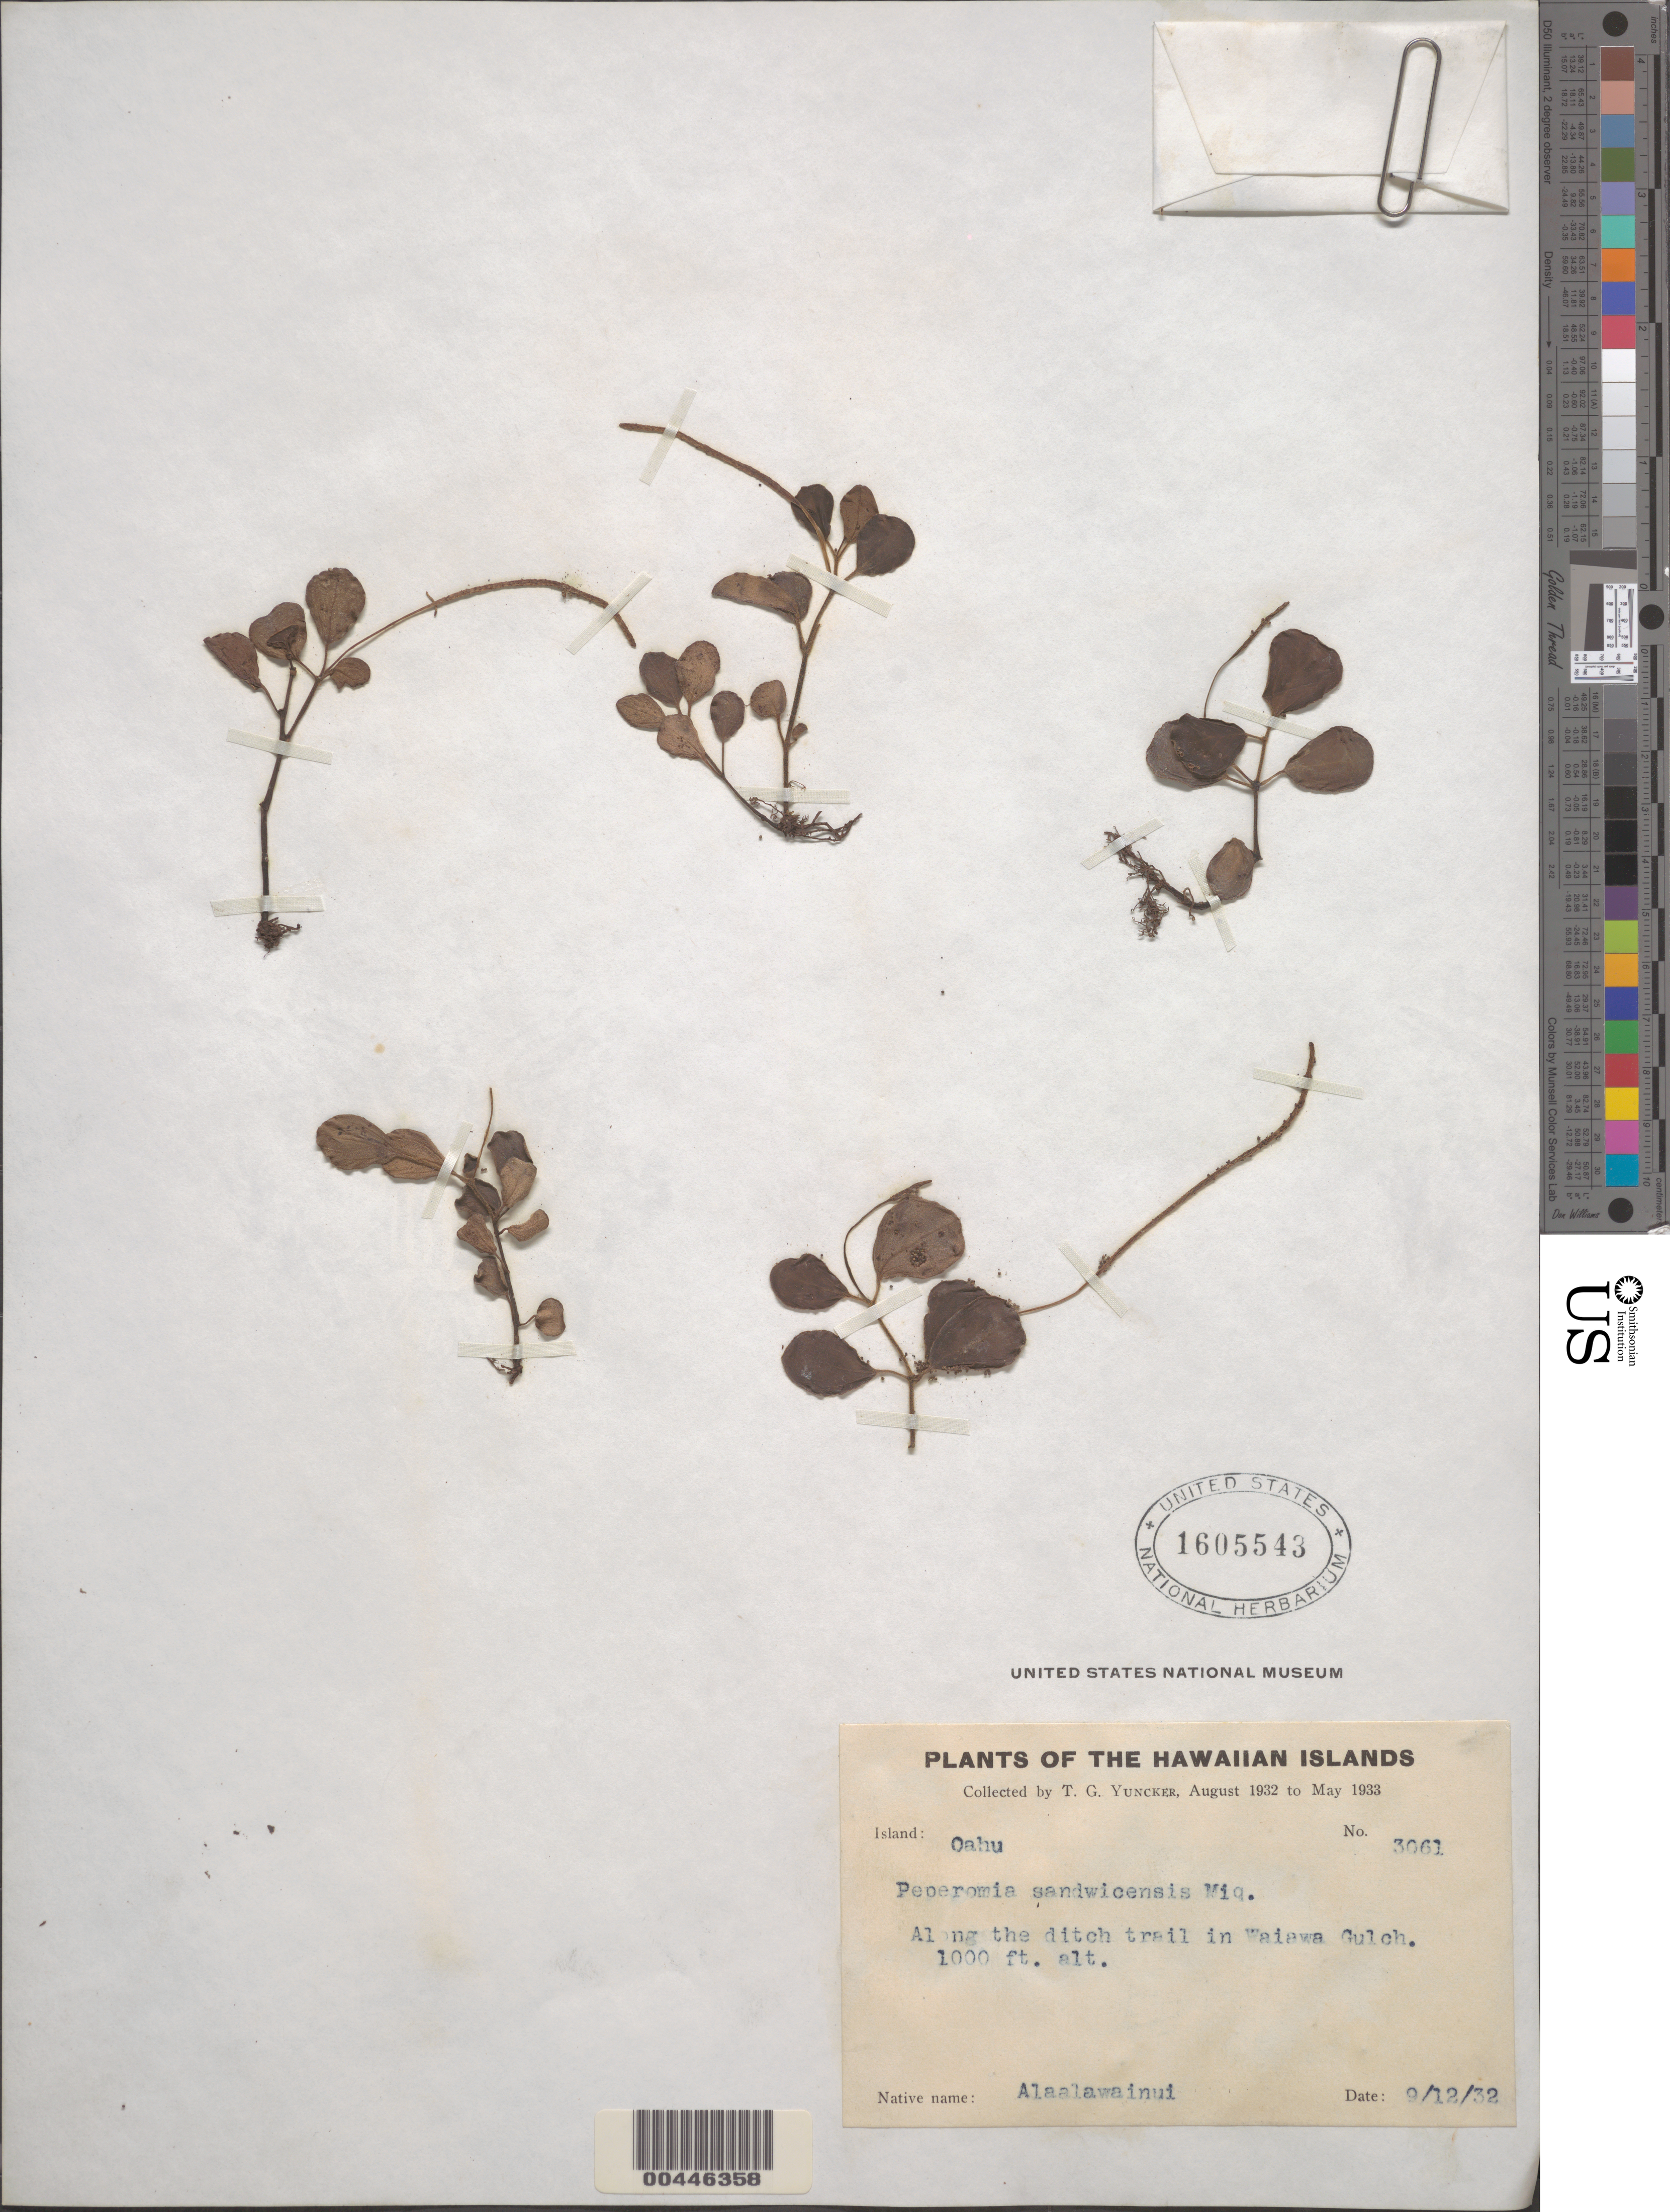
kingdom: Plantae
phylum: Tracheophyta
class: Magnoliopsida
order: Piperales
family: Piperaceae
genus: Peperomia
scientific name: Peperomia sandwicensis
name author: Miq.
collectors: T. G. Yuncker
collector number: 3061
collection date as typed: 12 Sep 1932 or 9 Dec 1932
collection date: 1932-09-12 or 1932-12-09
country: United States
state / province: Hawaii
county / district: Honolulu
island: Oahu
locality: Along the ditch trail in Waiawa Gulch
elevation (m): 305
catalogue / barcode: US 1605543